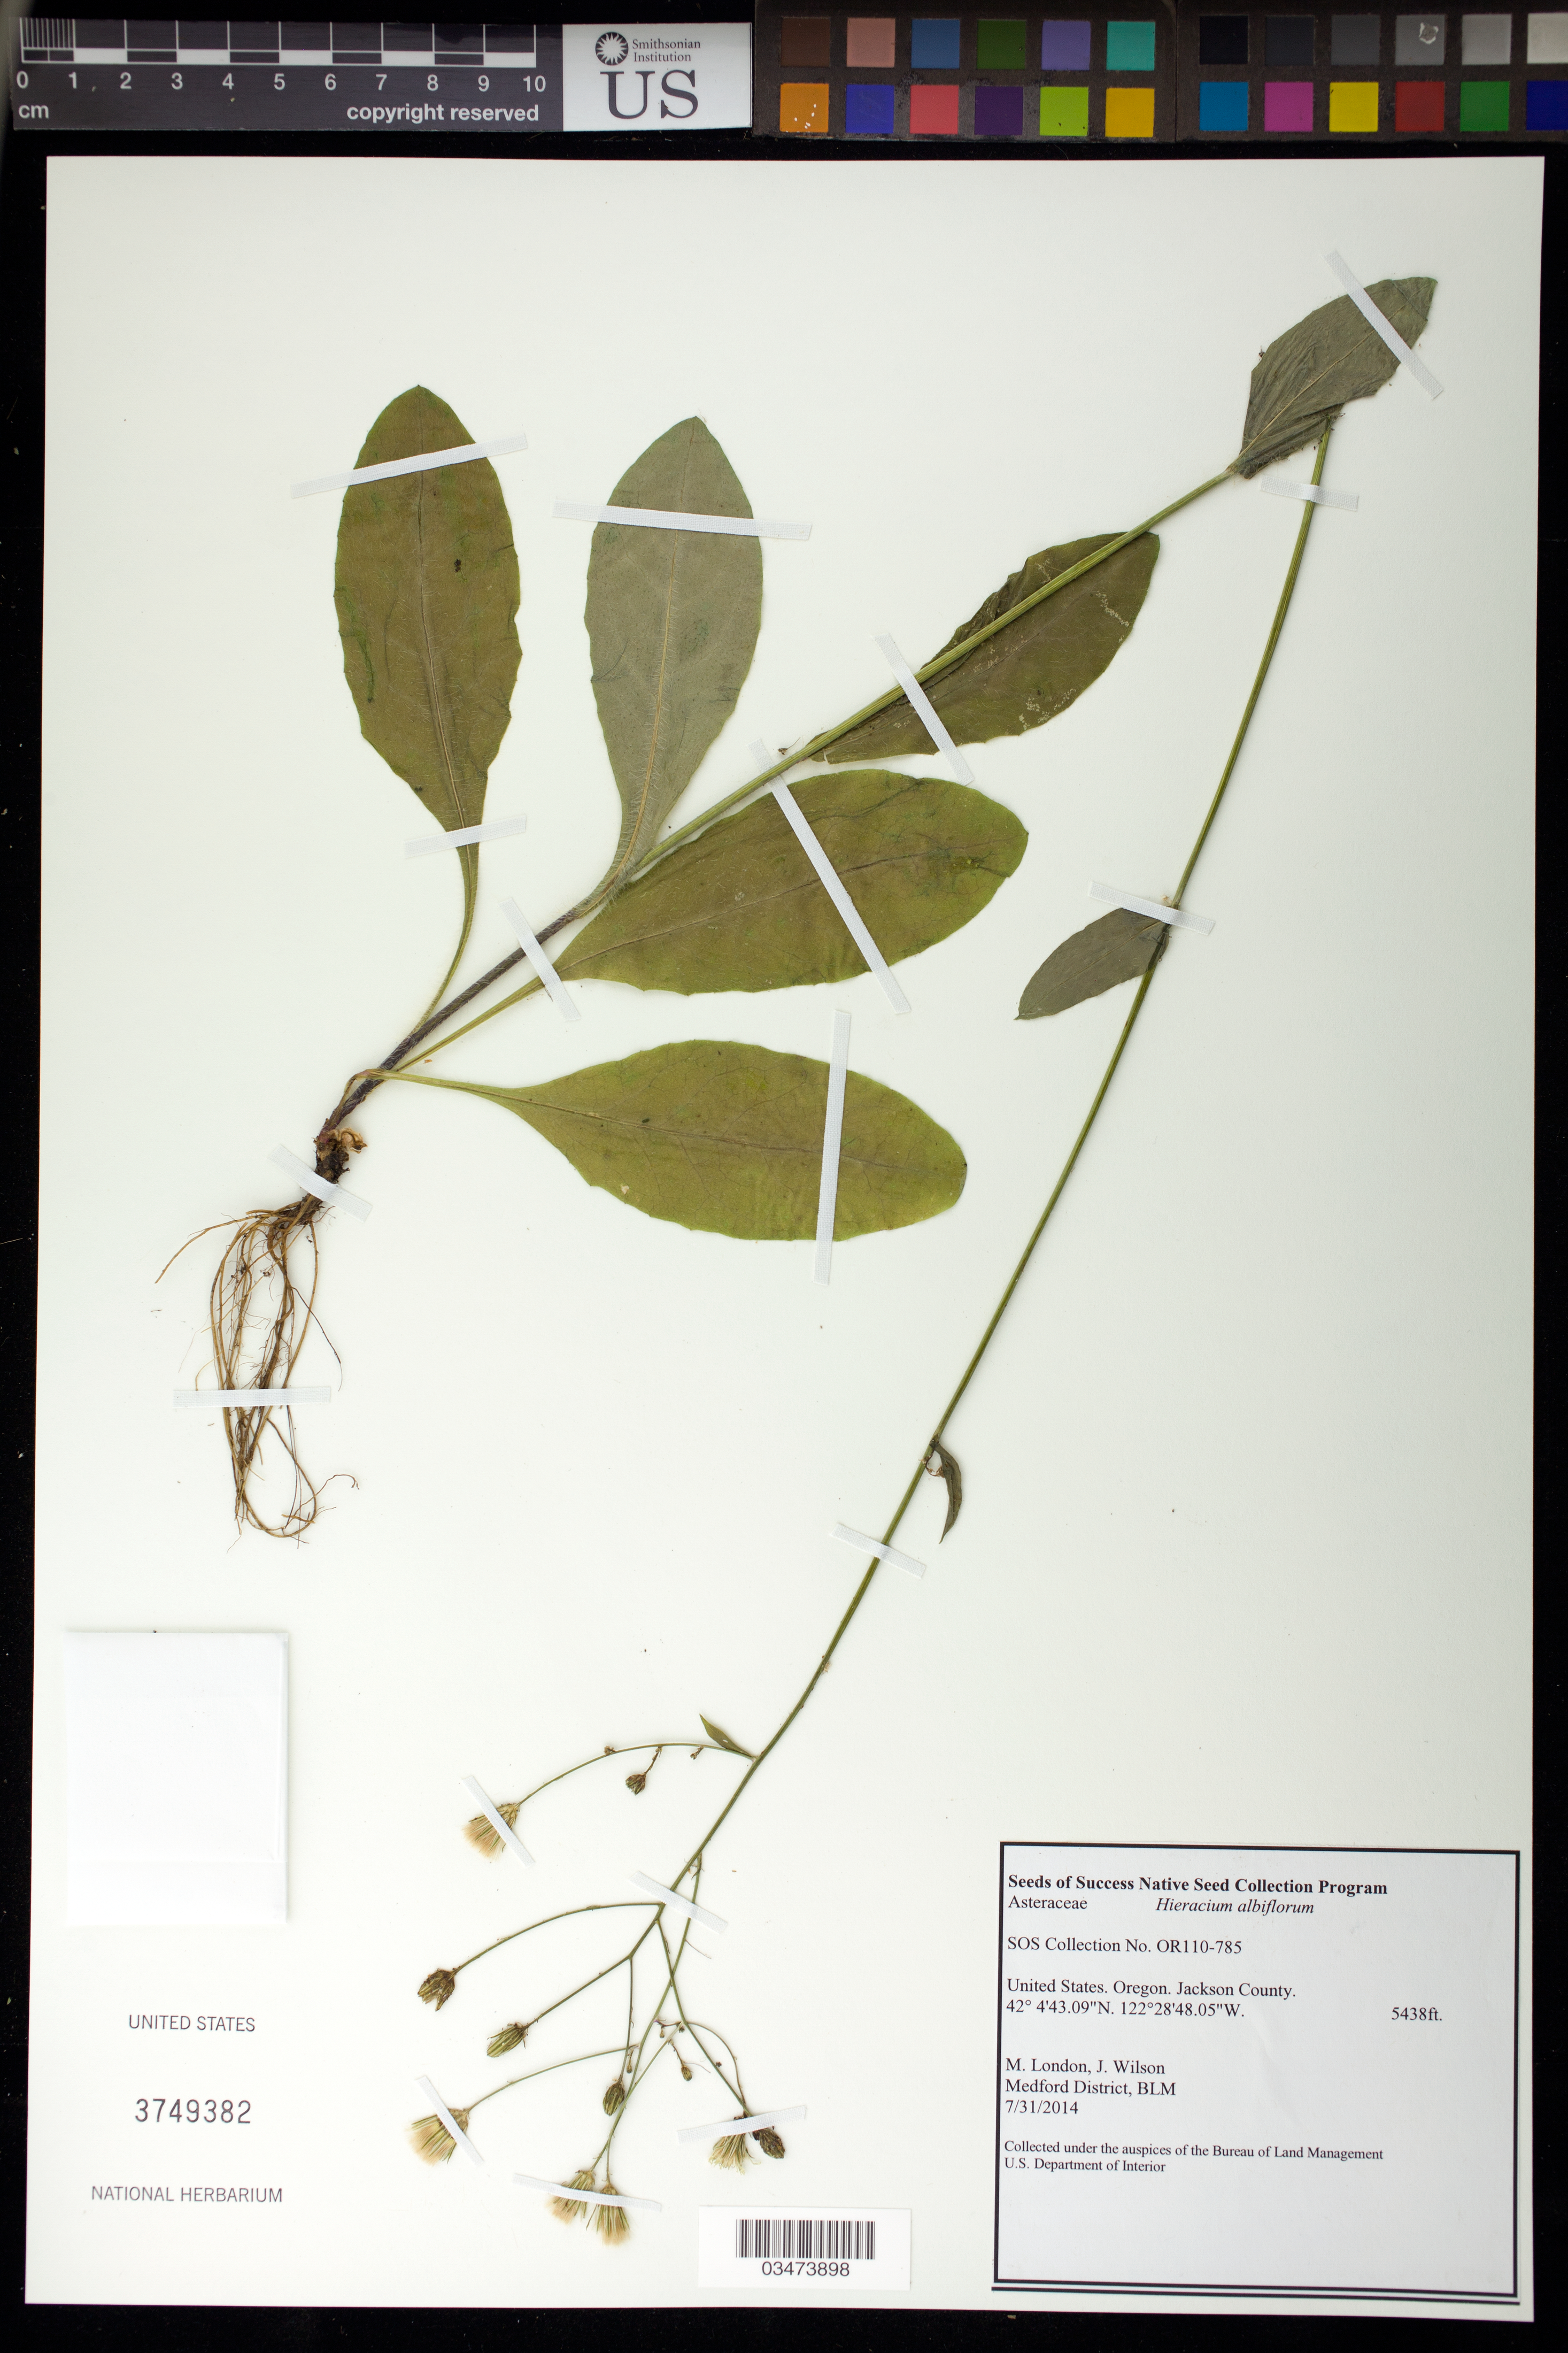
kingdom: Plantae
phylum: Tracheophyta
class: Magnoliopsida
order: Asterales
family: Asteraceae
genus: Hieracium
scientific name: Hieracium albiflorum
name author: Hook.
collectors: M. London & J. Wilson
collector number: OR110-785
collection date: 2014-07-31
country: United States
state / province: Oregon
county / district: Jackson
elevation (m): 1658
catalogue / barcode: US 3749382